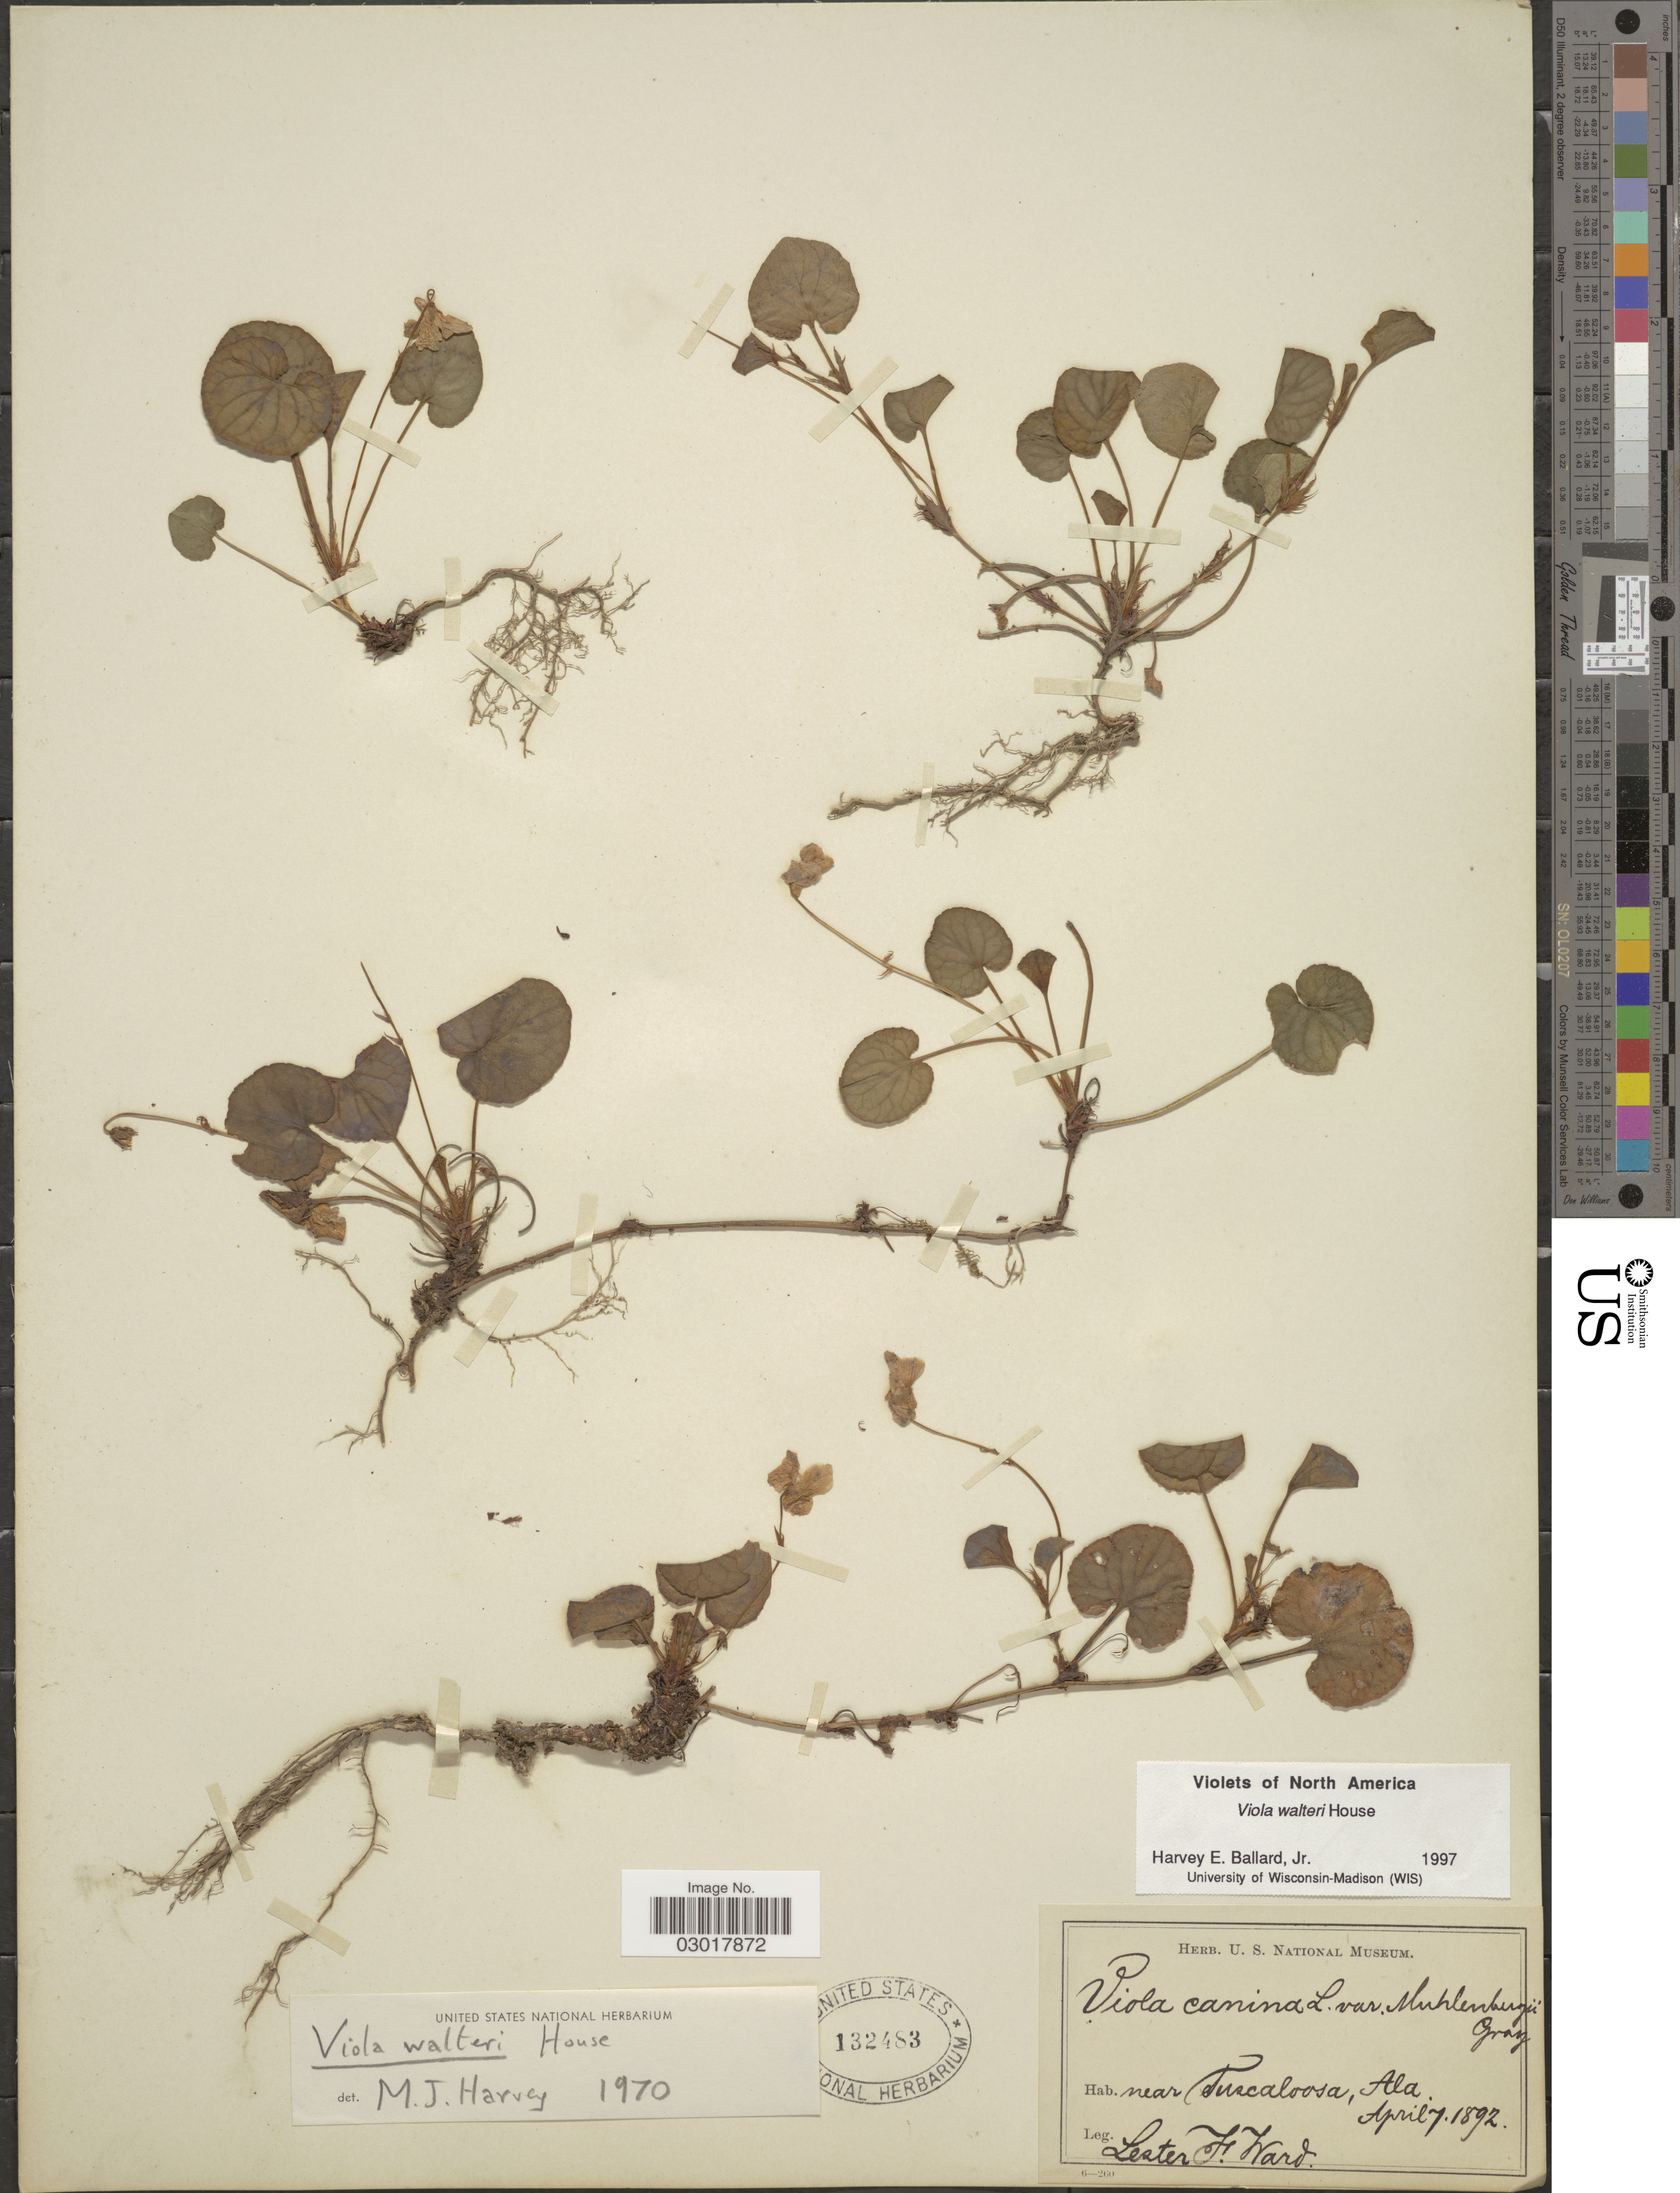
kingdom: Plantae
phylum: Tracheophyta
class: Magnoliopsida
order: Malpighiales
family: Violaceae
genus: Viola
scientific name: Viola walteri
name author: House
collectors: L. F. Ward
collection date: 1892-04-07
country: United States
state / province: Alabama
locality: Near Tuscaloosa.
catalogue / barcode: US 132483